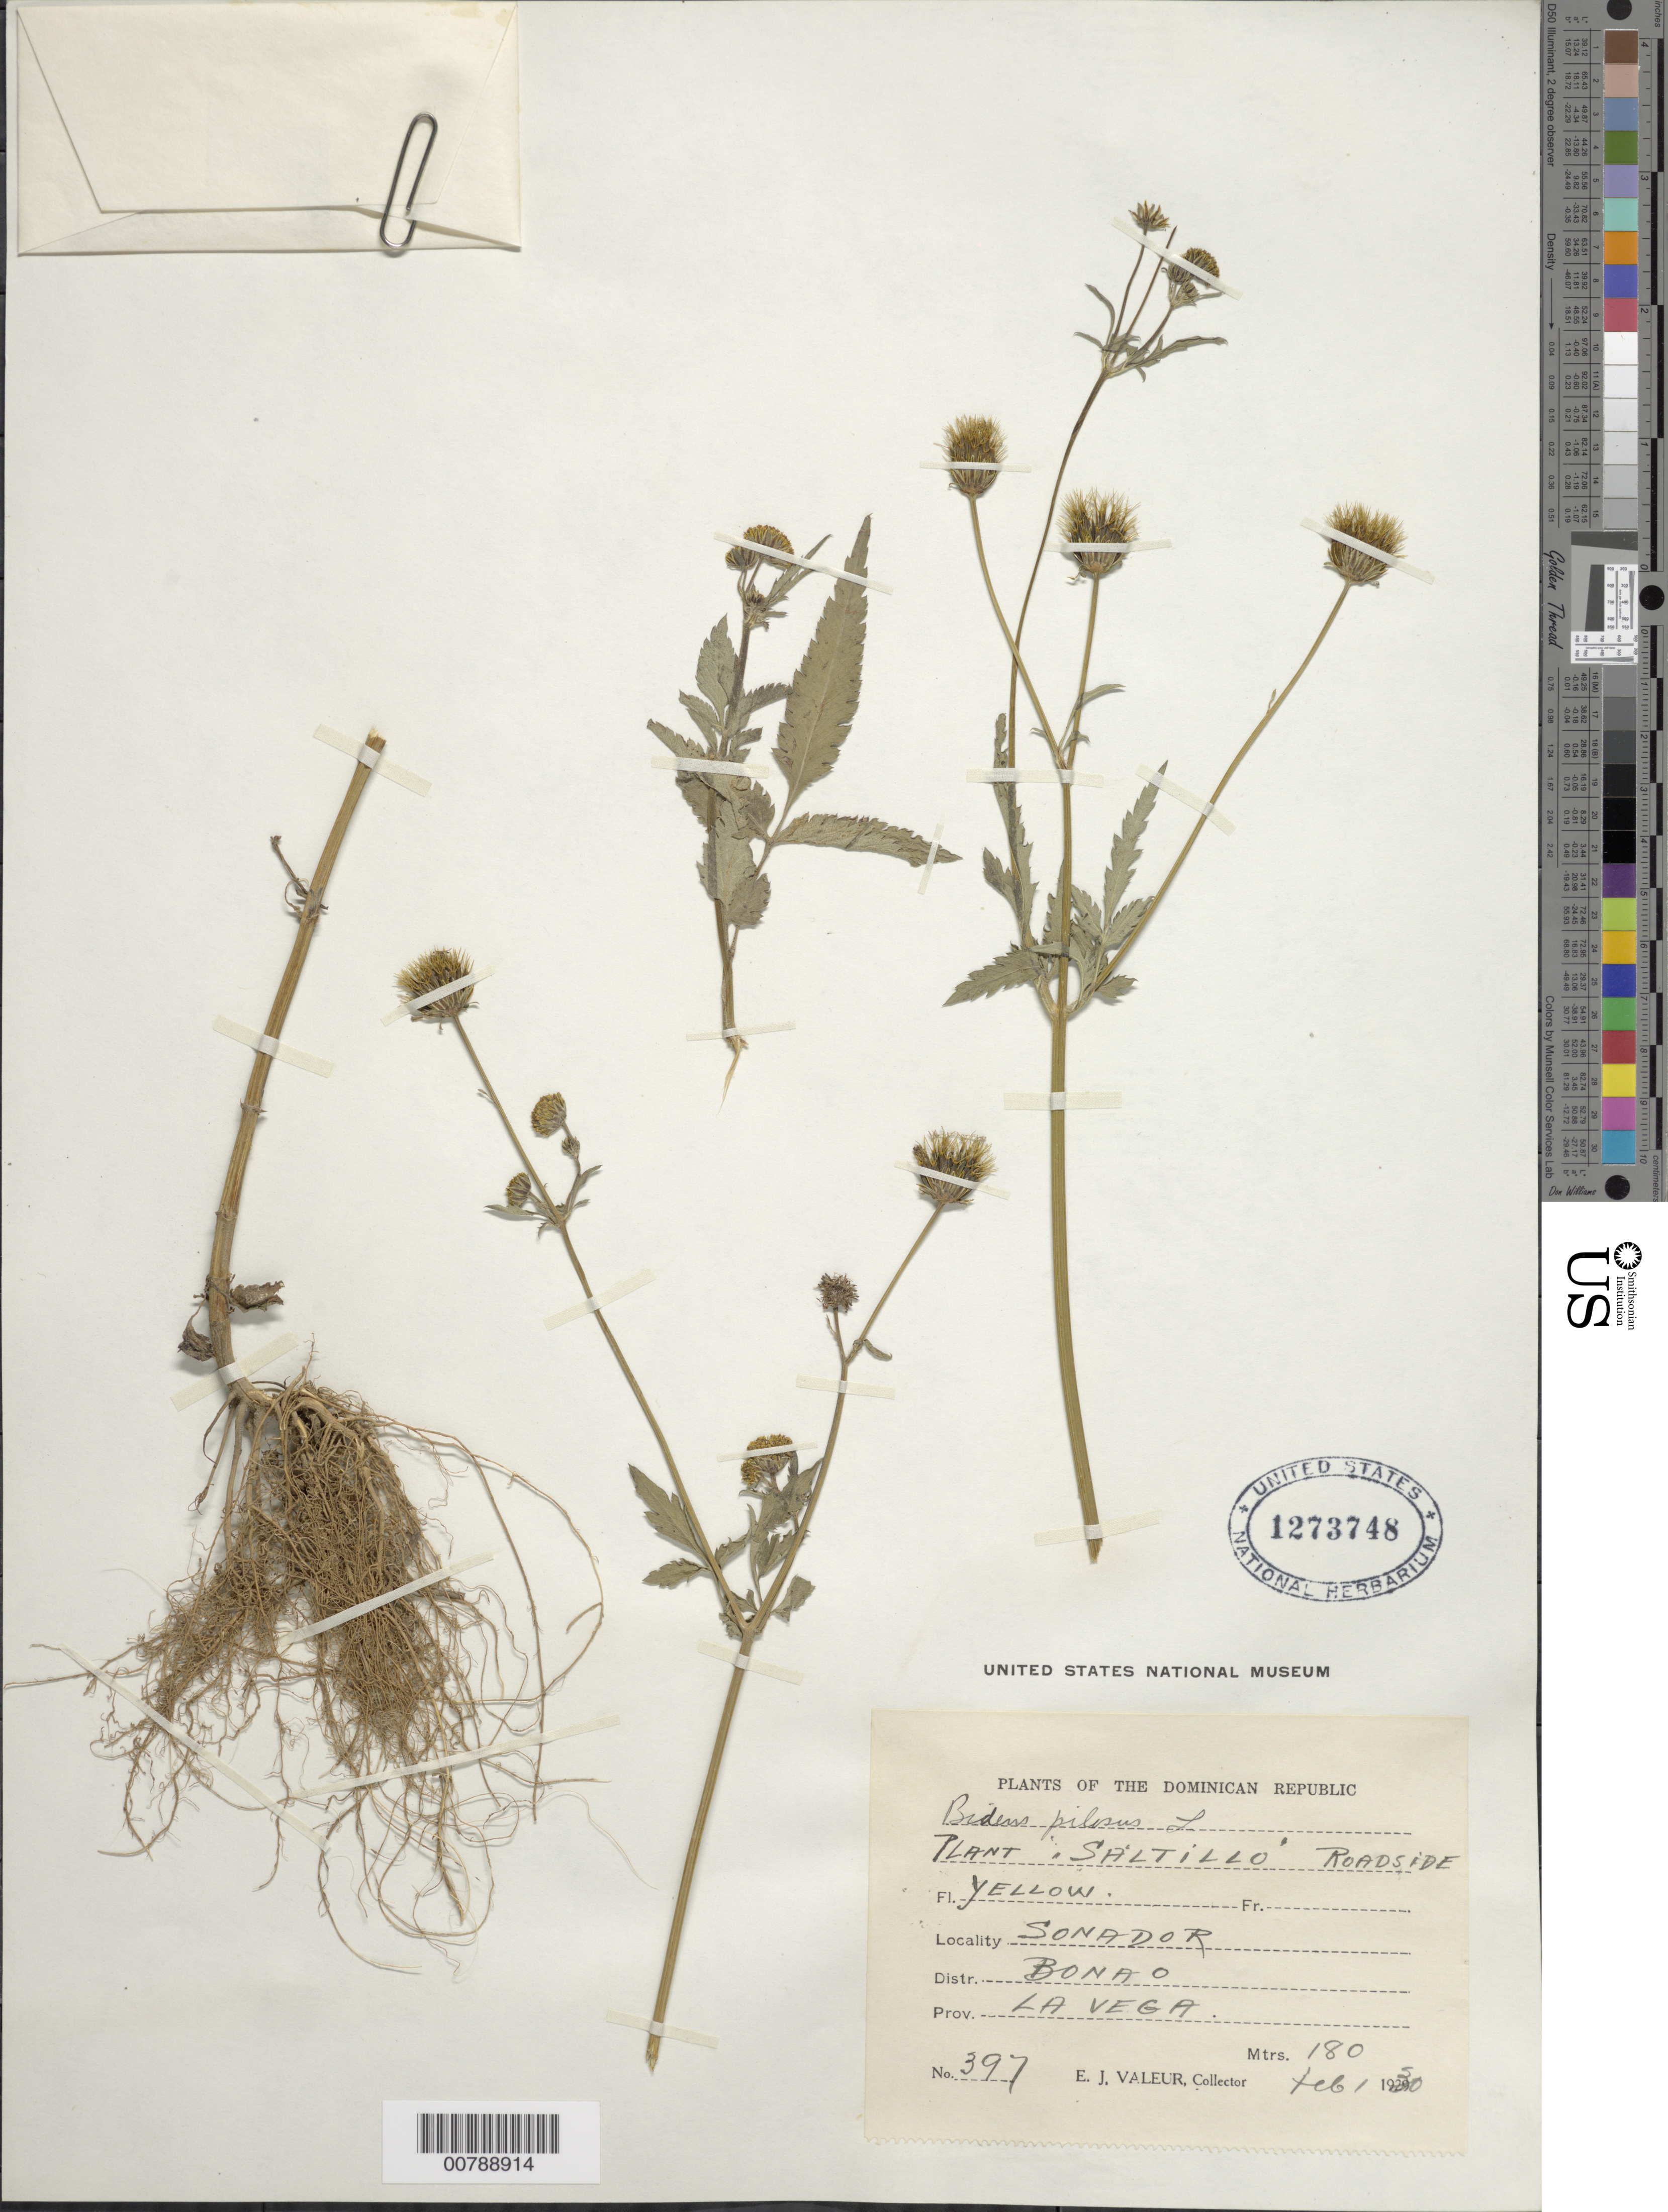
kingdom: Plantae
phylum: Tracheophyta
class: Magnoliopsida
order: Asterales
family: Asteraceae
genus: Bidens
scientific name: Bidens pilosa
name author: L.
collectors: E. Valeur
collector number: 397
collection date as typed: Feb 1930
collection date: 1930-02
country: Dominican Republic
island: Hispaniola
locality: Sonador. Distr. Bonao. Provincia La Vega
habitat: Roadside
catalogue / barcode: US 1273748